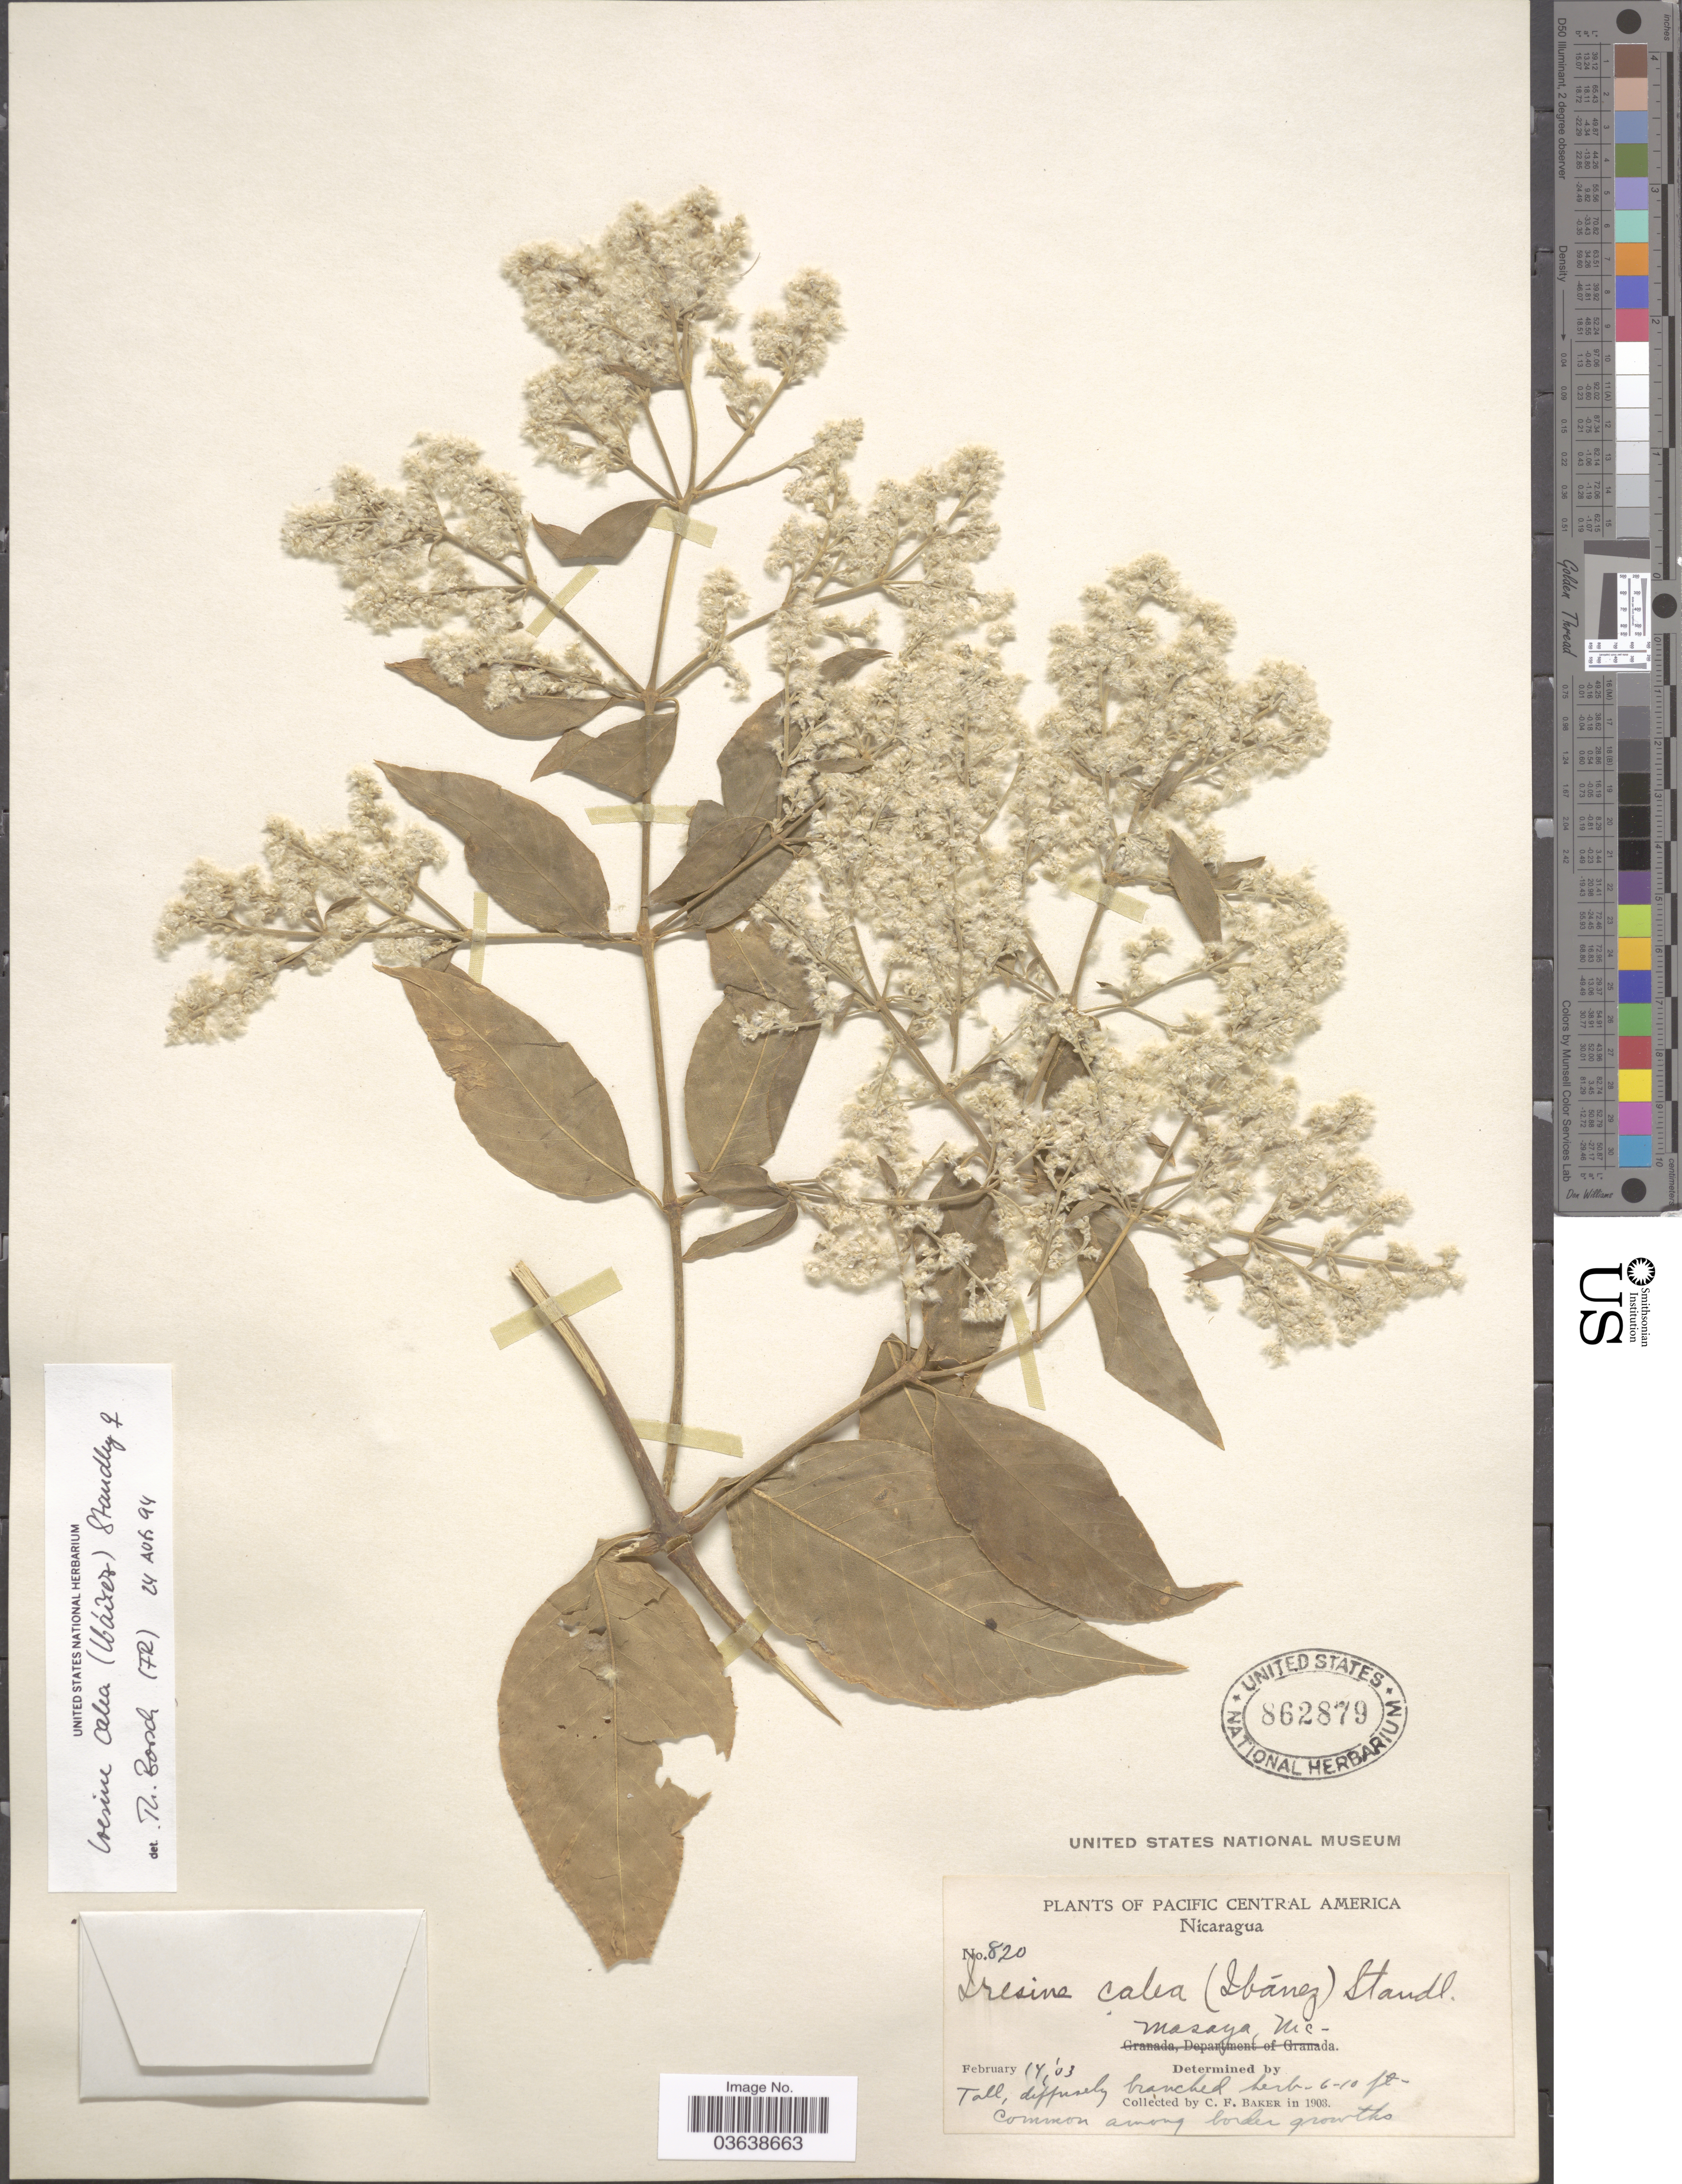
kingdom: Plantae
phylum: Tracheophyta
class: Magnoliopsida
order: Caryophyllales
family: Amaranthaceae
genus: Iresine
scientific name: Iresine calea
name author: (Ibáñez) Standl.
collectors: C. F. Baker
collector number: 820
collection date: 1903-02-14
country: Nicaragua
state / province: Masaya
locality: Pacific Central America.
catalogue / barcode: US 862879